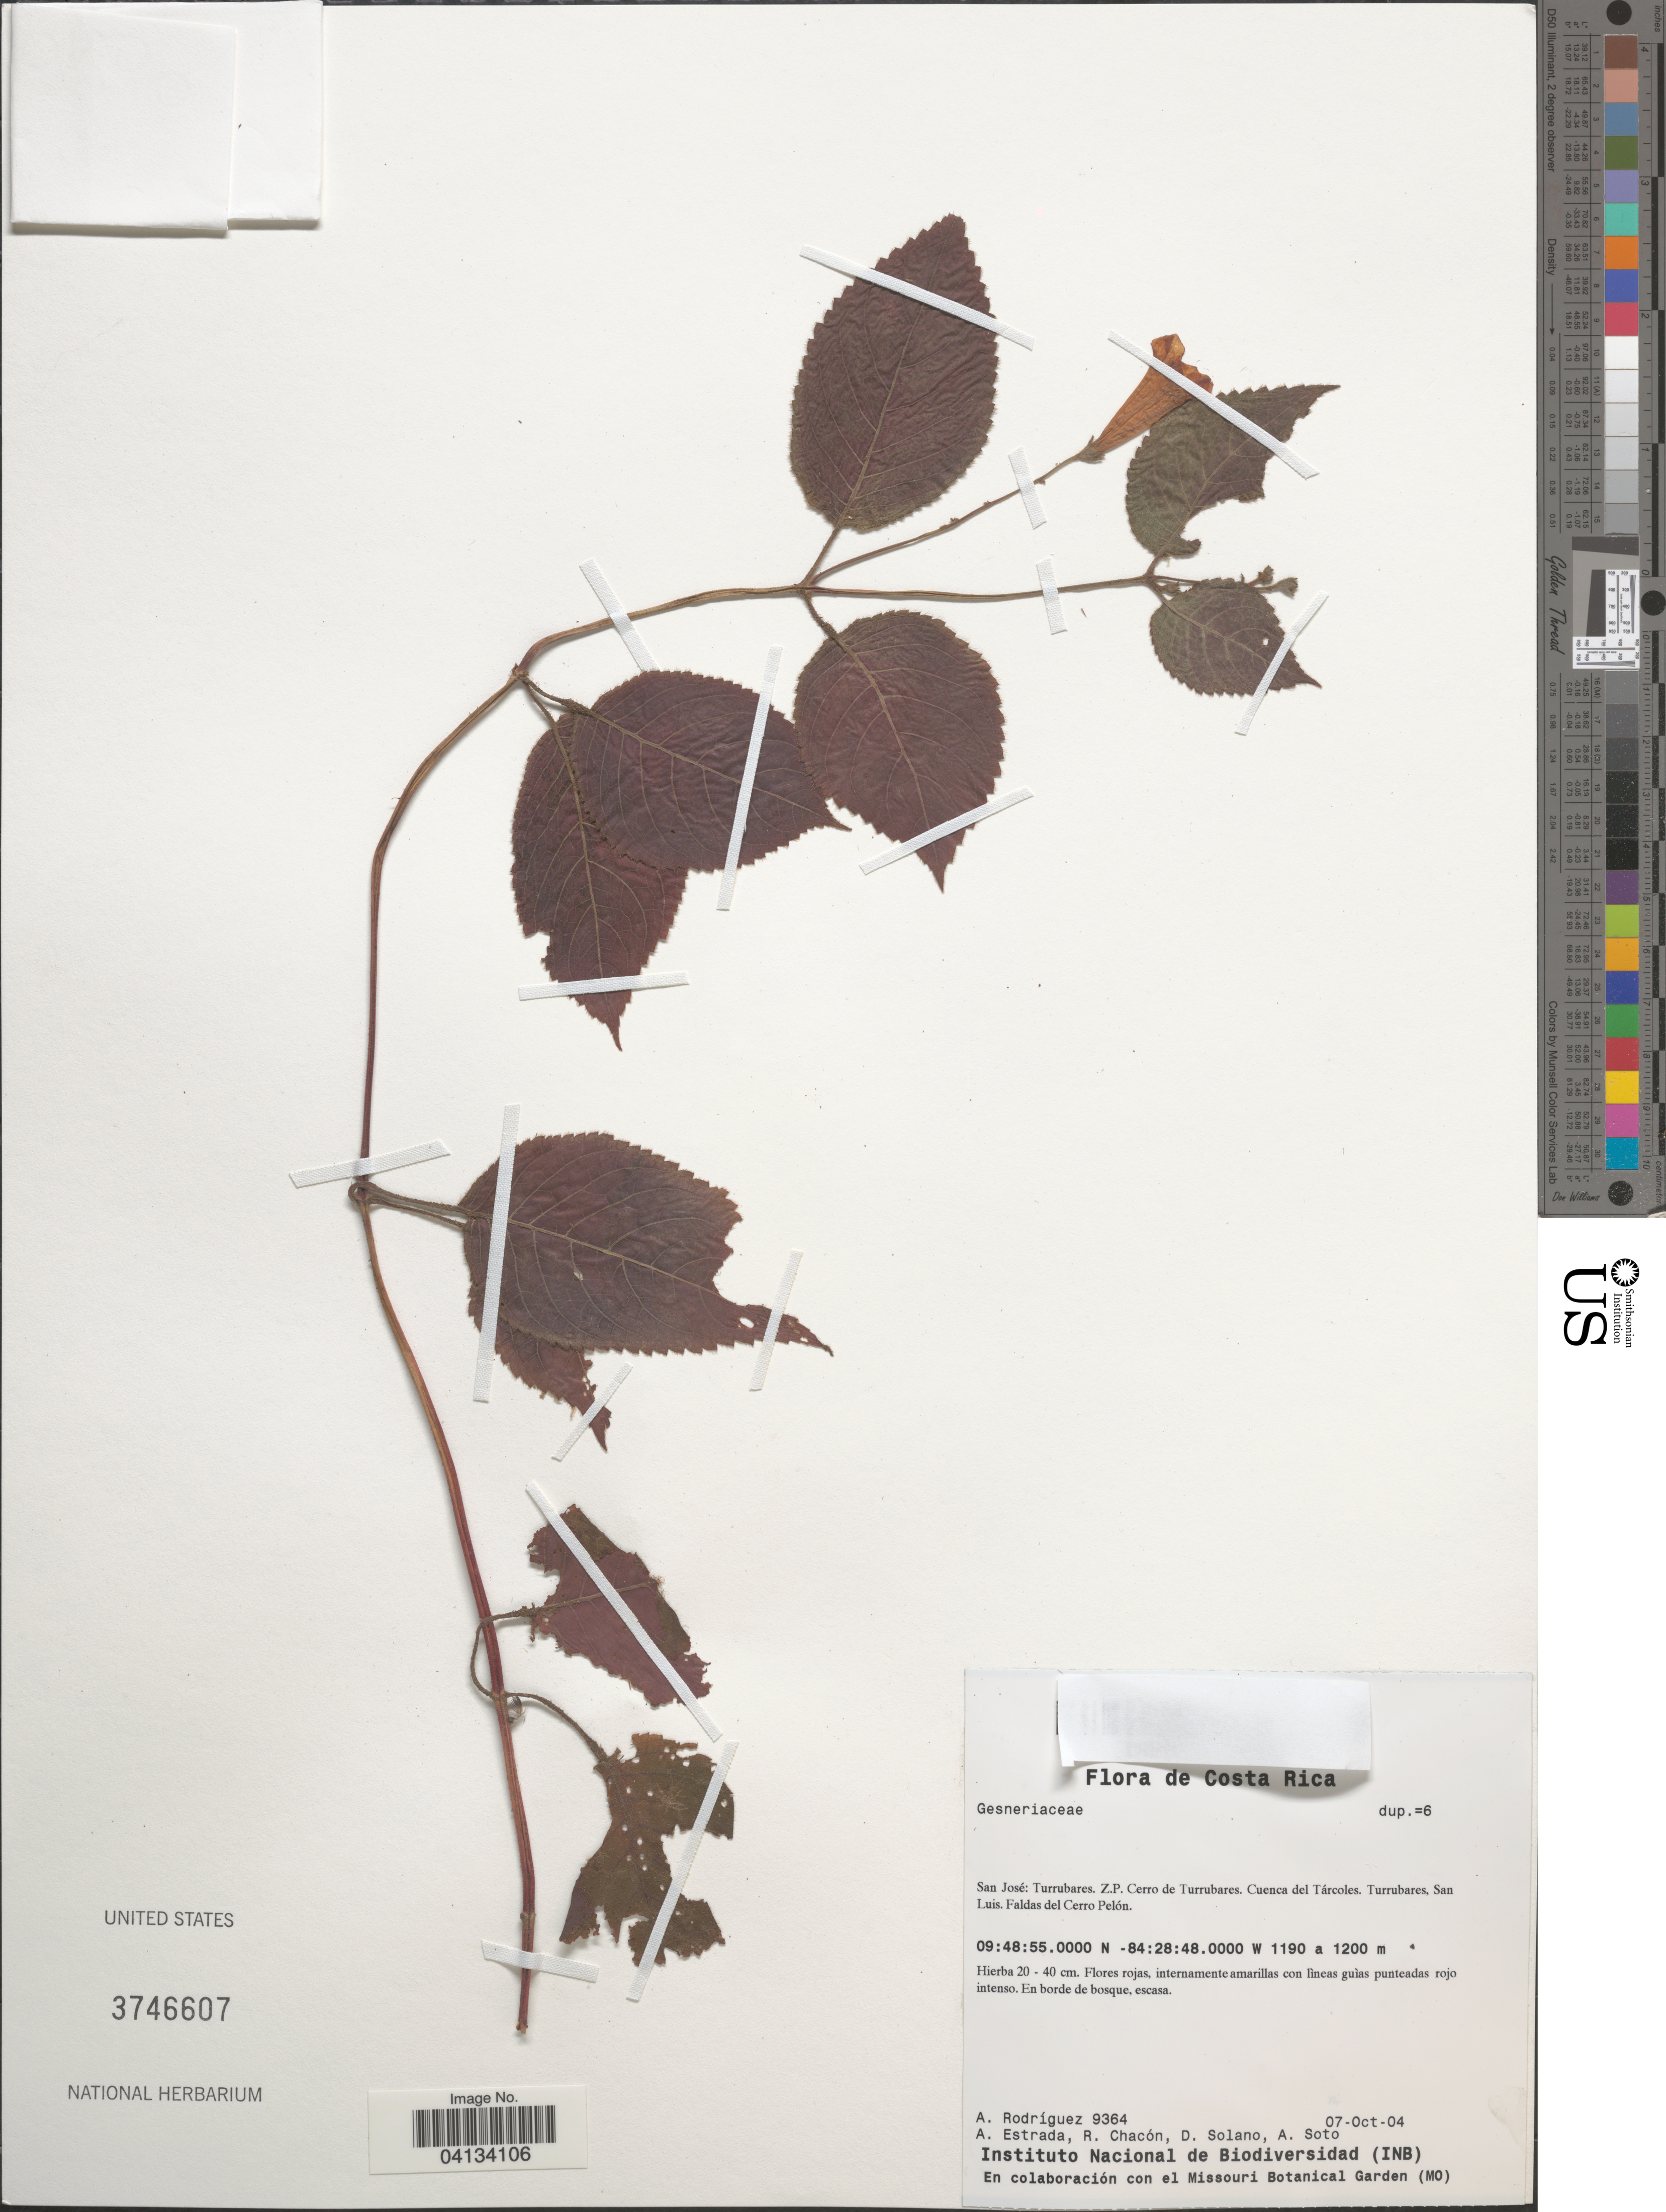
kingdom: Plantae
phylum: Tracheophyta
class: Magnoliopsida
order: Lamiales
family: Gesneriaceae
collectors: A. Rodríguez, A. Estrada, R. Chacón, D. Solano & A. Soto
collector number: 9364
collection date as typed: Transcribed d/m/y: 7/10/4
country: Costa Rica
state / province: San José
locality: Turrubares. Z.P. Cerro de Turrubares. Cuenca del Tárcoles. Turrubares, San Luis. Faldas del Cerro Pelón.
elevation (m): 1190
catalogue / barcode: US 3746607